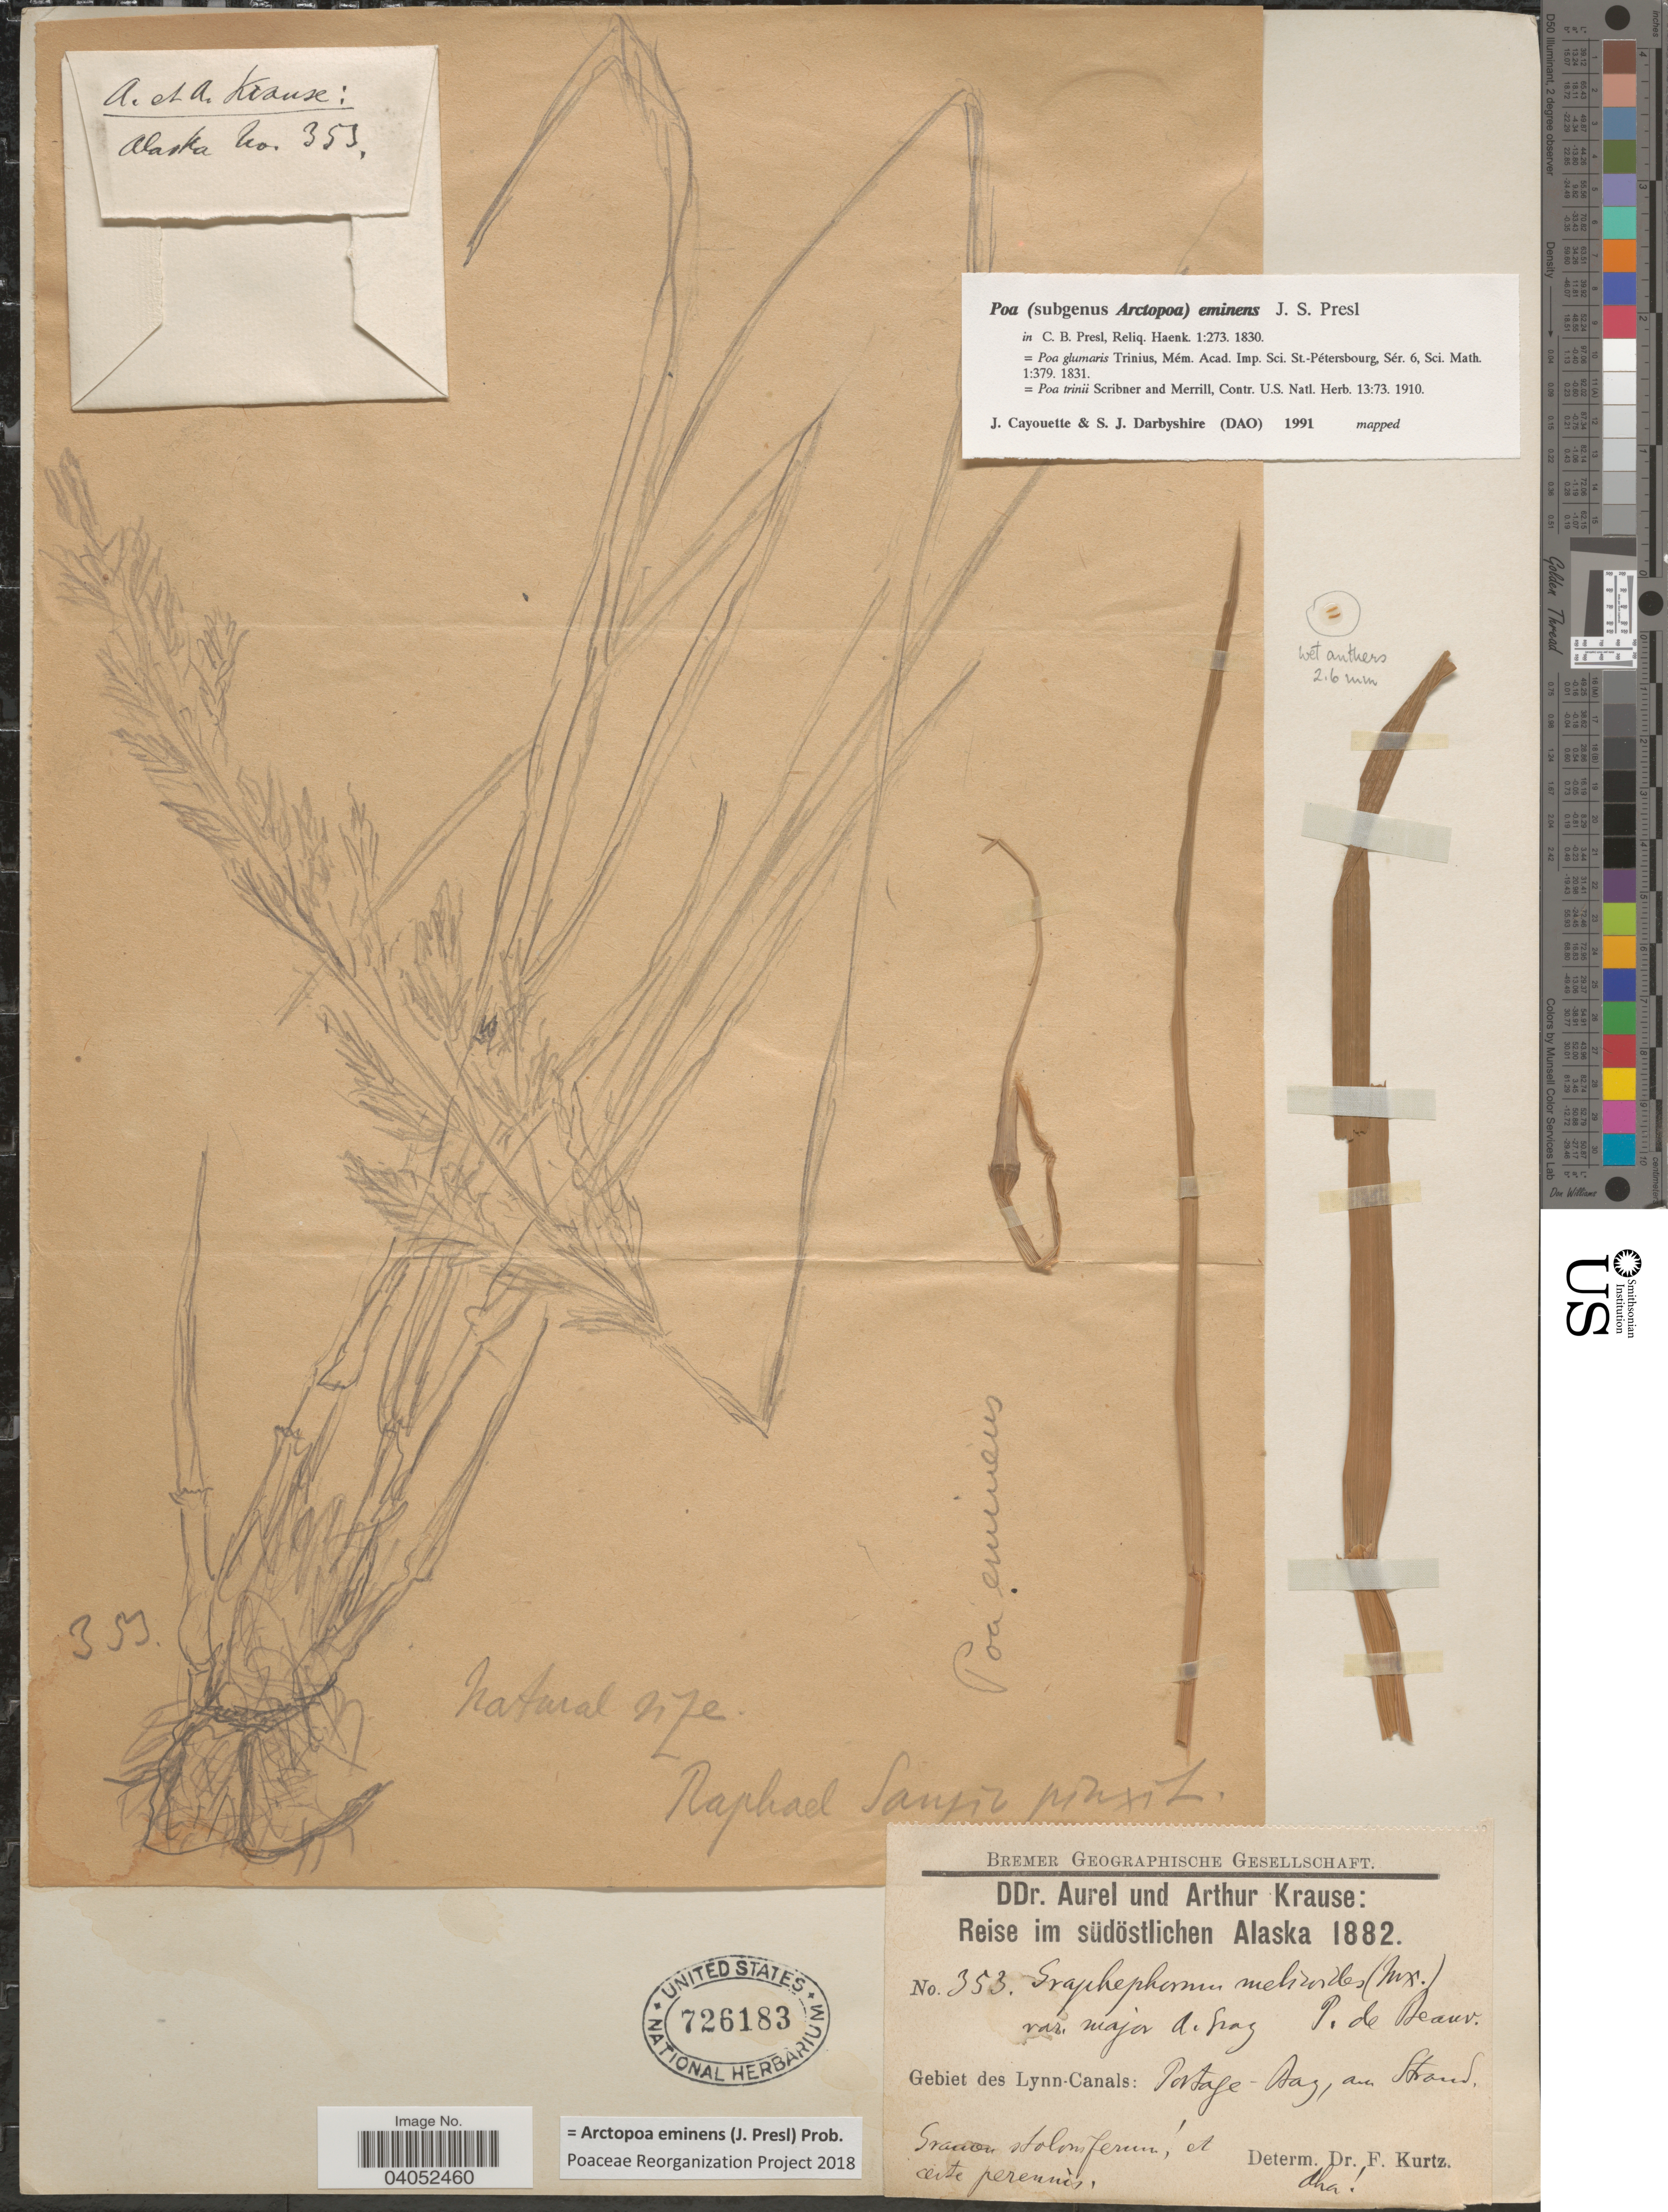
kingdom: Plantae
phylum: Tracheophyta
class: Liliopsida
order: Poales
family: Poaceae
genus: Arctopoa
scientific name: Arctopoa eminens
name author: (J. Presl) Prob.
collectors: A. Krause & A. Krause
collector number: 353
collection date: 1882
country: United States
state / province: Alaska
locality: Südöstlichen Alaska. Gebiet des Lynn-Canals: Portage- Bay, am Stand.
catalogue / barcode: US 726183